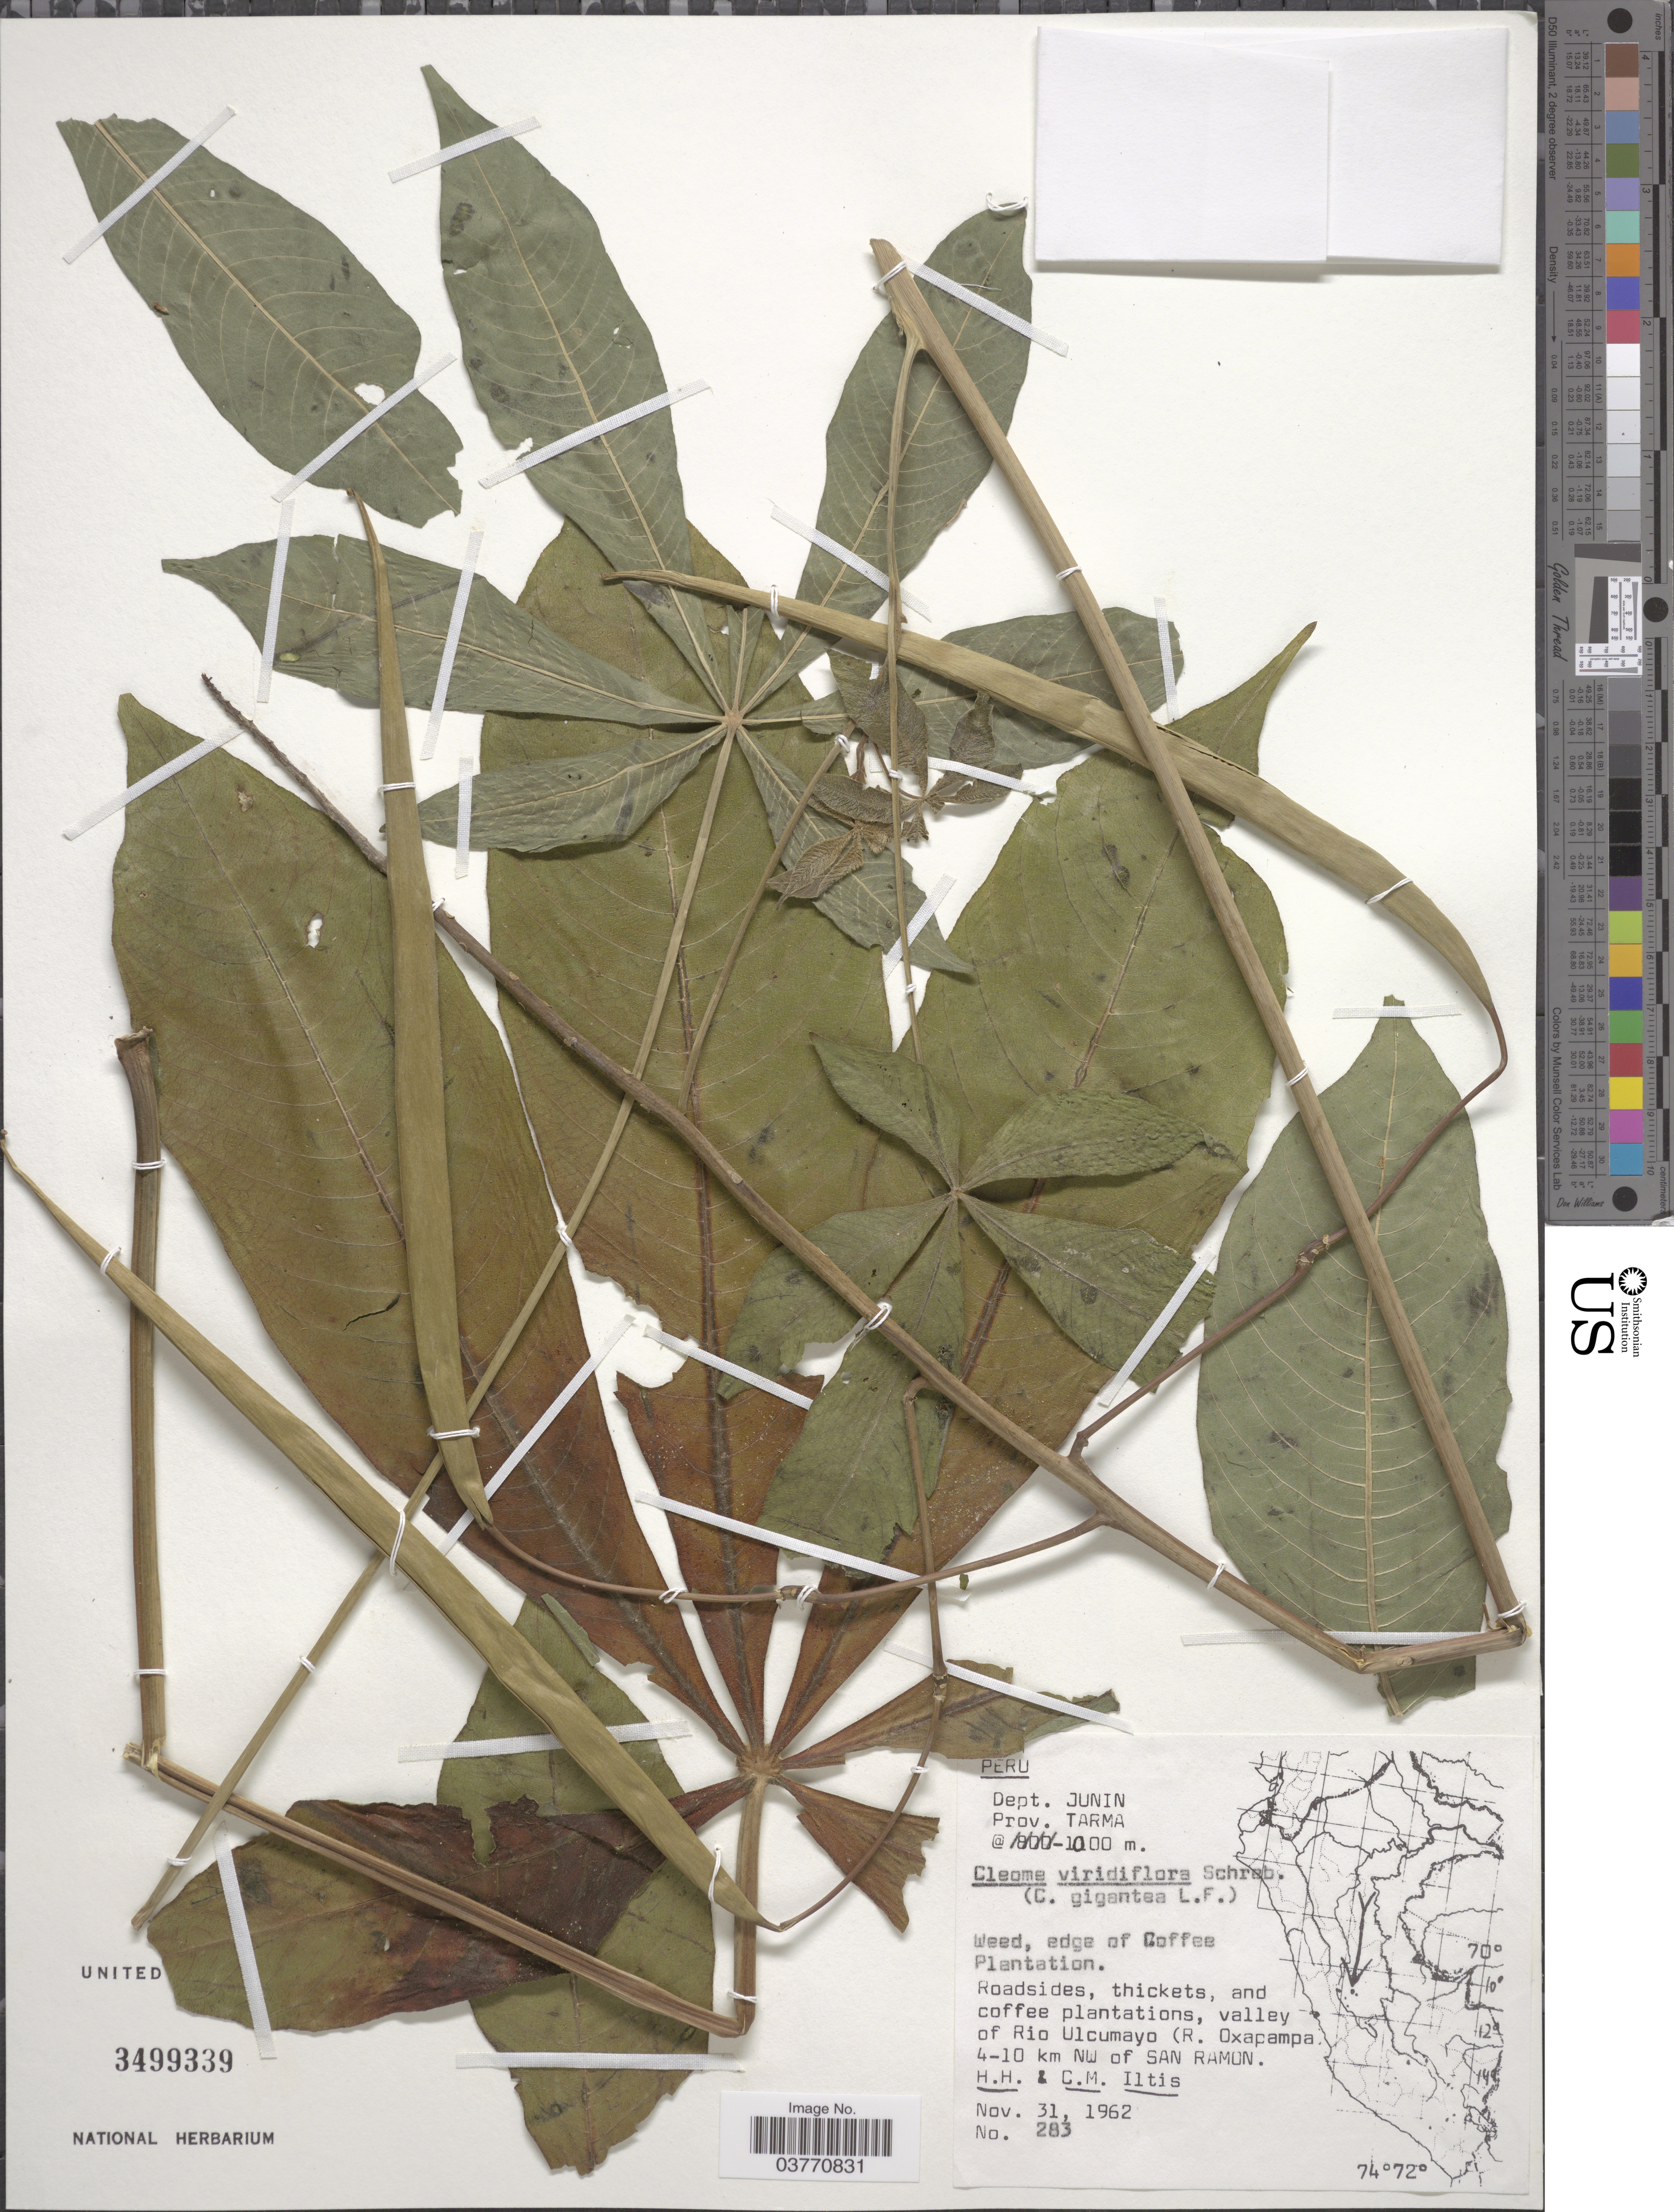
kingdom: Plantae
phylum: Tracheophyta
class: Magnoliopsida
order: Brassicales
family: Cleomaceae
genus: Melidiscus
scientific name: Melidiscus gigantea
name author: (L.) Raf.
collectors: H. H. Iltis & C. M Iltis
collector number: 283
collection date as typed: nov. 31 1962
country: Peru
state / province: Junín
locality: Dept.: Junin. Prov. Tarma. Edge of Coffee Plantations, valley of Rio Ulcumayo (R. Oxapampa 4-10 km NW of San Ramon.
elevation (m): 1000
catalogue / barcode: US 3499339